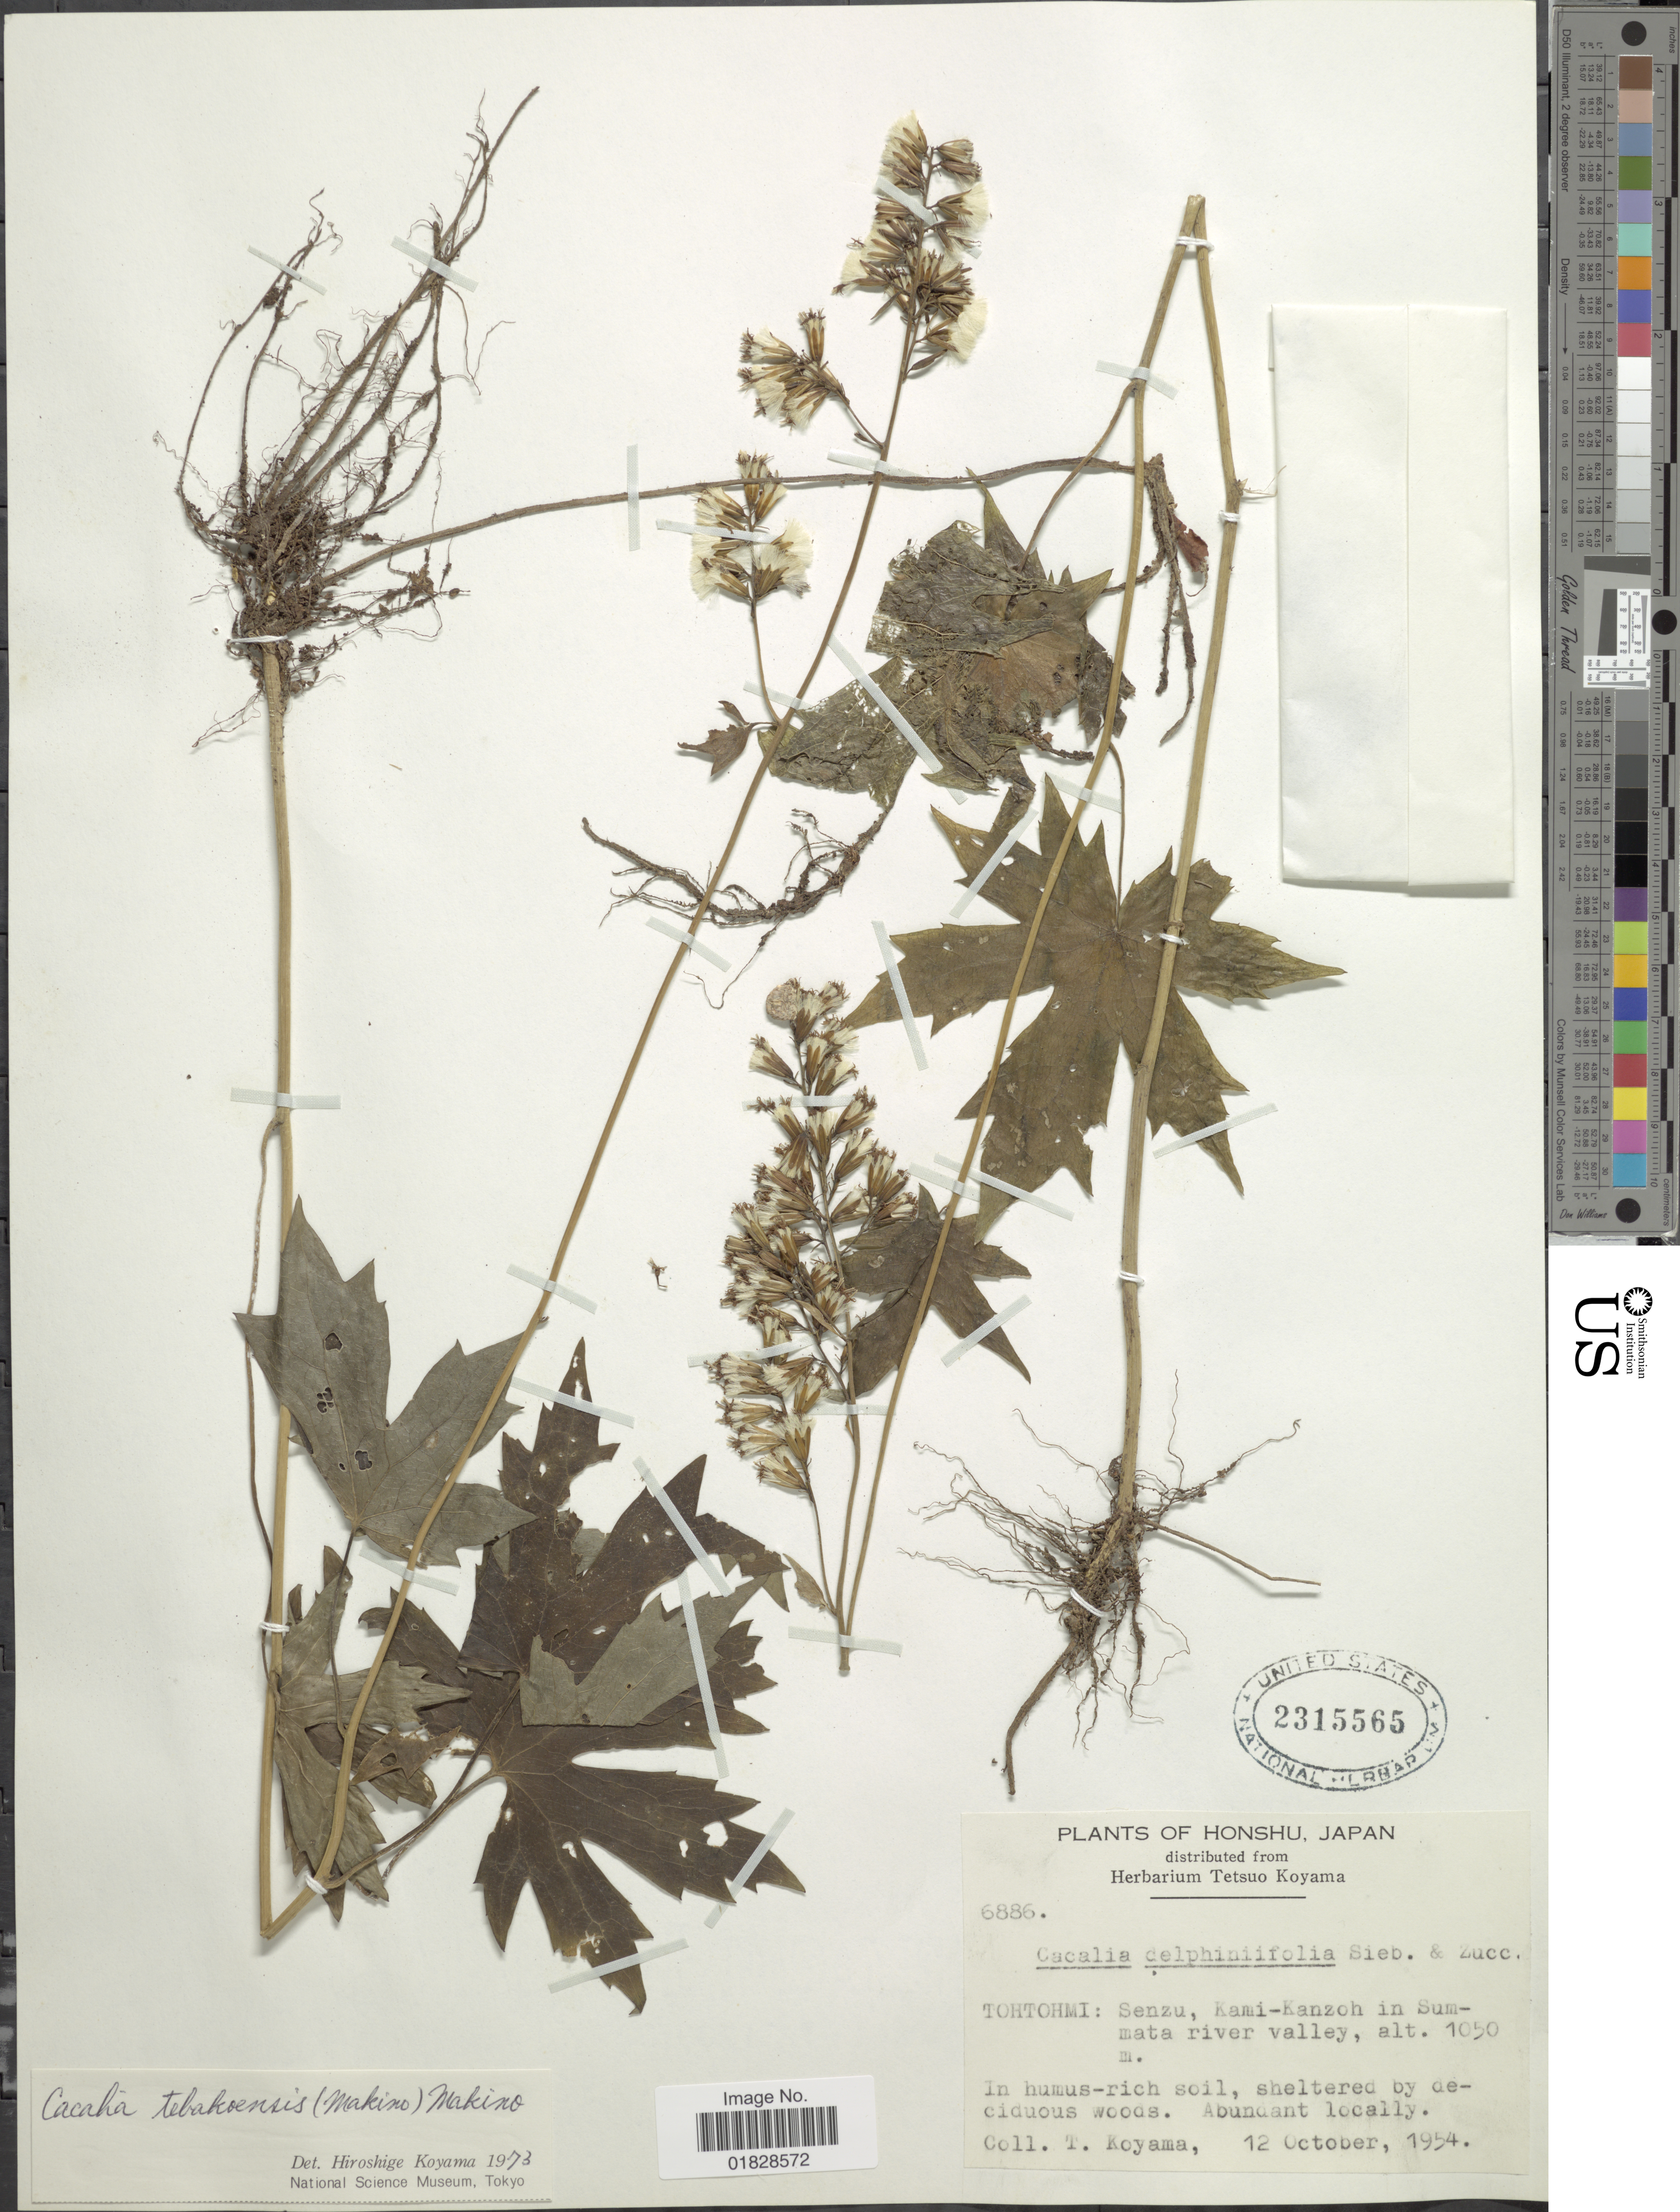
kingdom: Plantae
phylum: Tracheophyta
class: Magnoliopsida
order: Asterales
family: Asteraceae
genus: Parasenecio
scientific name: Parasenecio tebakoensis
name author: (Makino) H. Koyama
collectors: T. Koyama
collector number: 6886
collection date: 1954-10-12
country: Japan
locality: Honshu. Tohtohmi: Senzu, Kami-Kanzoh in Sumata river valley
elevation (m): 1050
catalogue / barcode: US 2315565